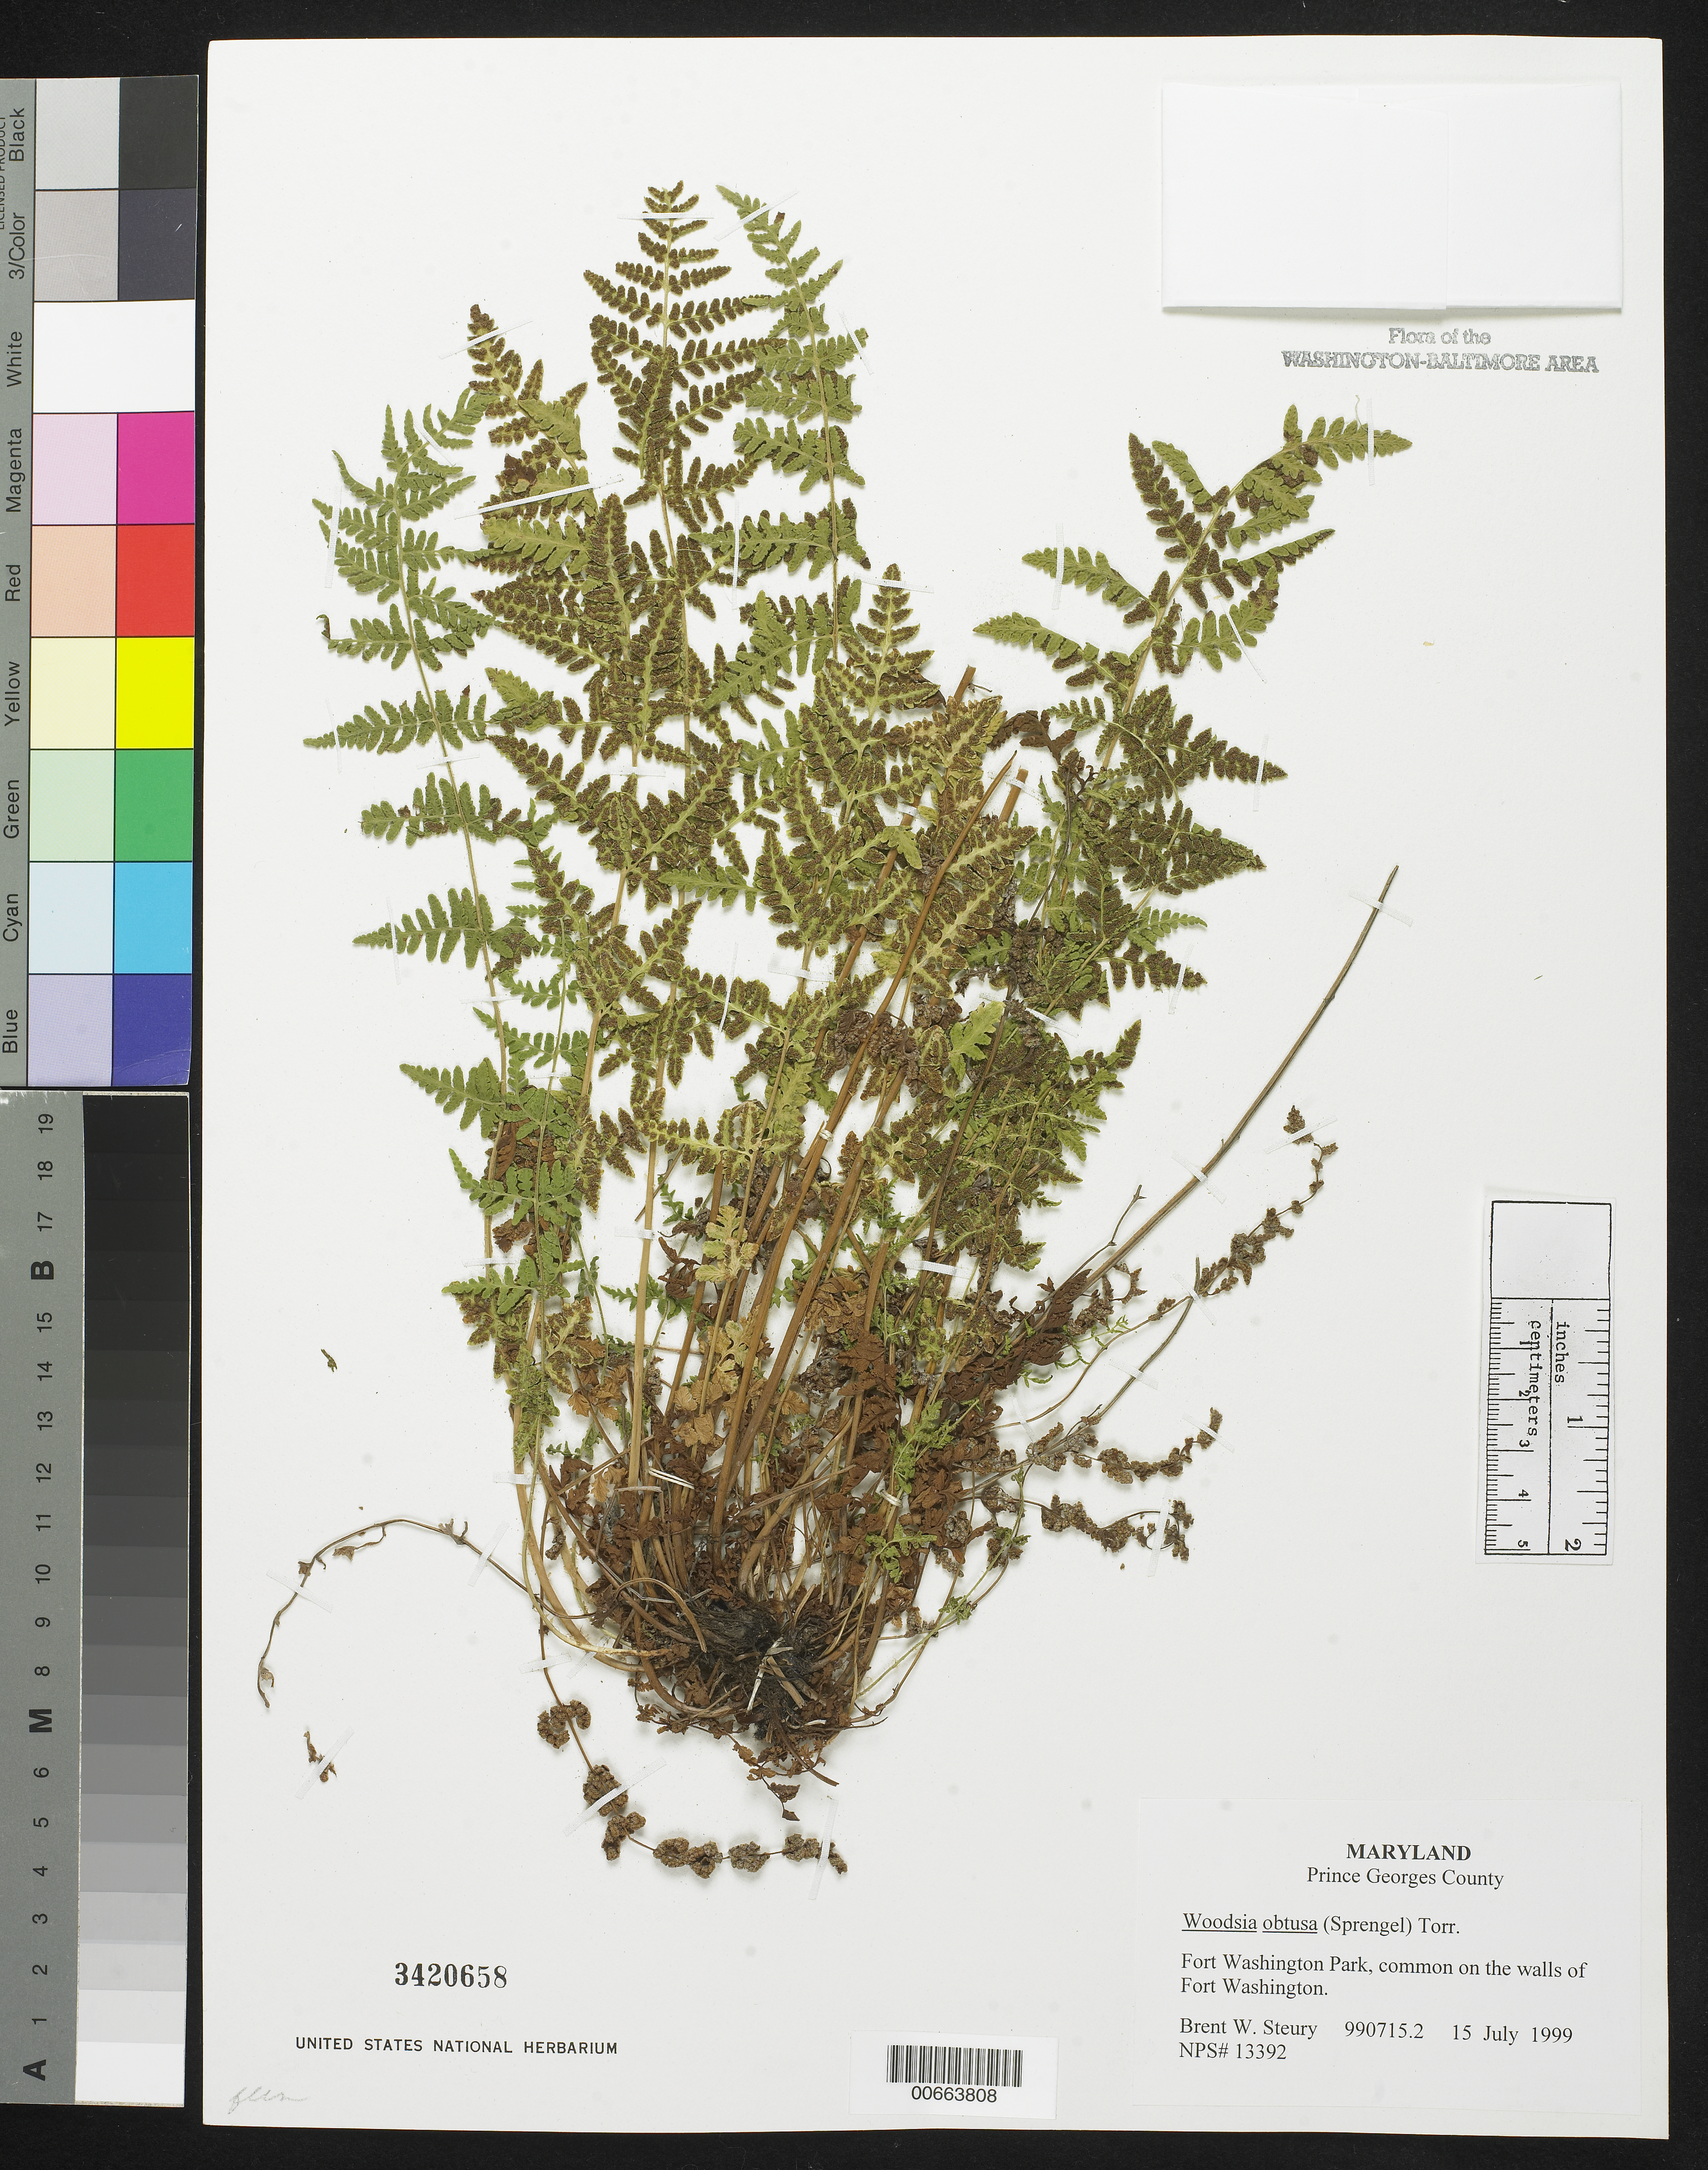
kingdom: Plantae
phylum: Tracheophyta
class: Polypodiopsida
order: Polypodiales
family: Woodsiaceae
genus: Woodsia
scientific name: Woodsia obtusa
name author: (Spreng.) Torr.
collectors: B. Steury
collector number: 990715.2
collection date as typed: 15 Jul 1999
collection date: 1999-07-15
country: United States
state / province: Maryland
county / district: Prince George's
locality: Fort Washington Park, on walls of Fort Washington.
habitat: Common.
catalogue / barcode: US 3420658